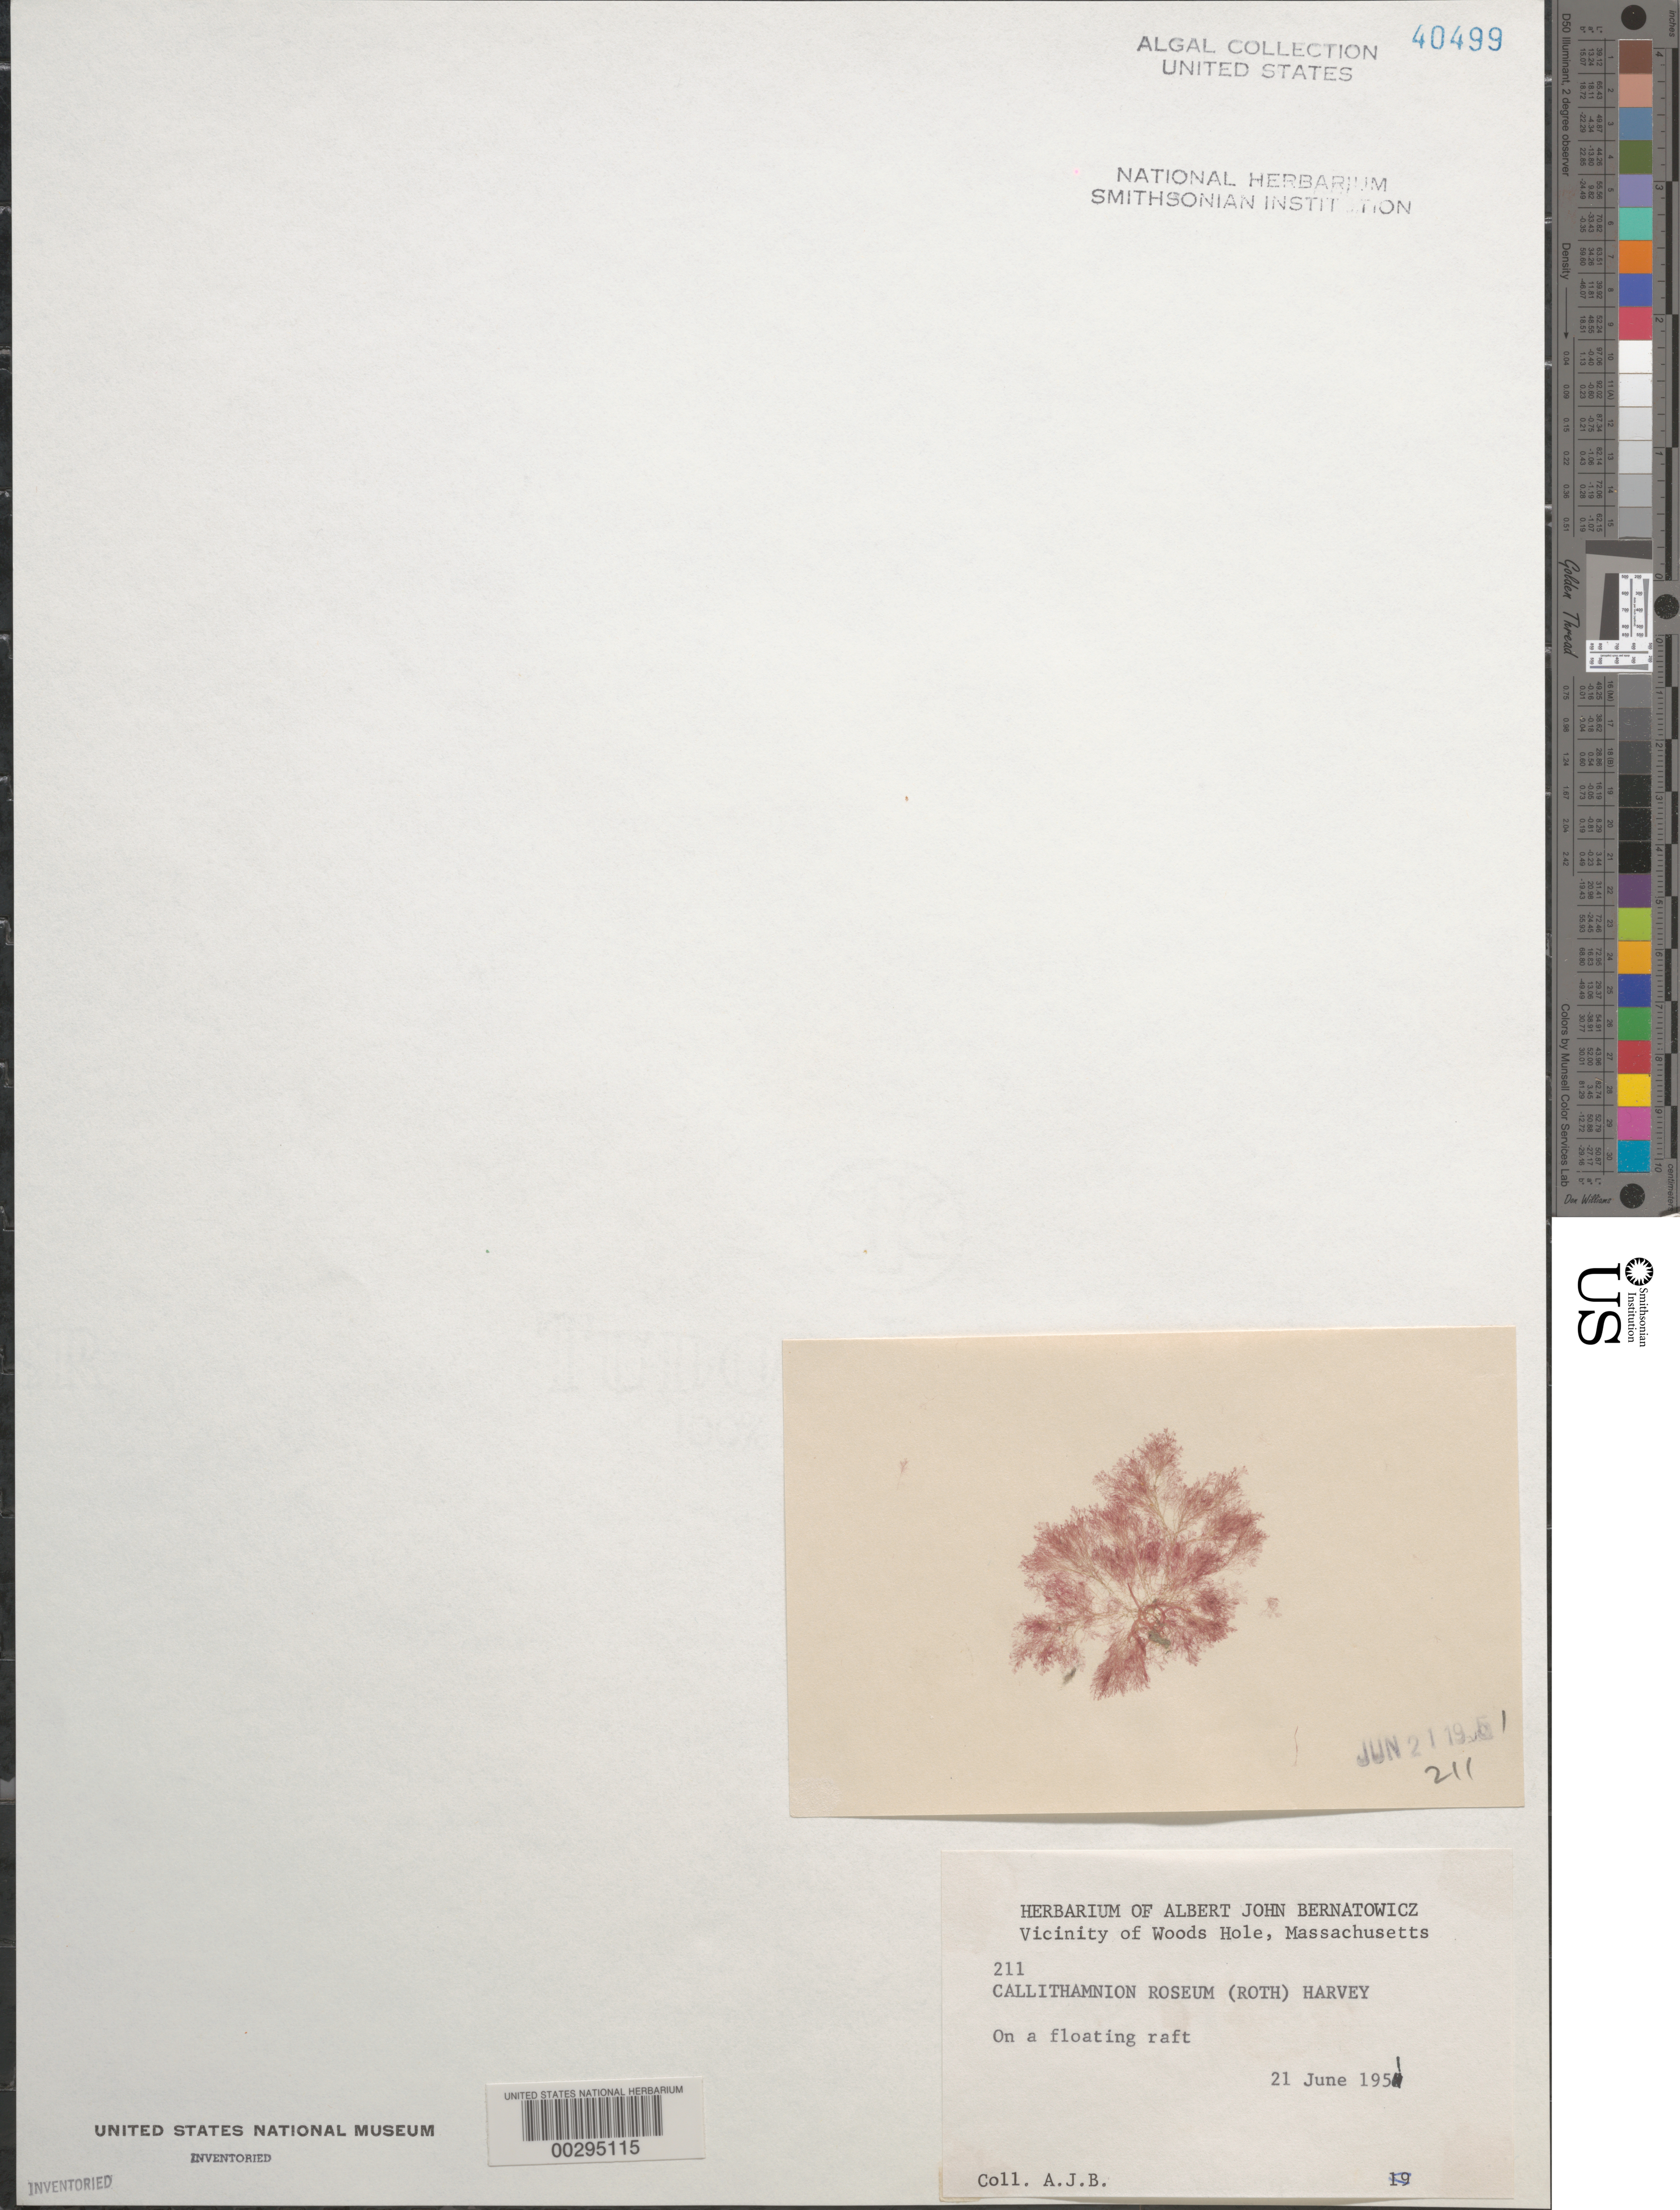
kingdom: Plantae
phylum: Rhodophyta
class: Florideophyceae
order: Ceramiales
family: Callithamniaceae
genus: Gaillona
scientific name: Gaillona rosea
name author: (Roth) A. Athanasiadis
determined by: Algae name updating Project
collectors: A. Bernatowicz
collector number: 211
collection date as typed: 21 Jun 1951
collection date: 1951-06-21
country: United States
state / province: Massachusetts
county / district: Barnstable County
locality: Woods Hole area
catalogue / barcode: US 40499